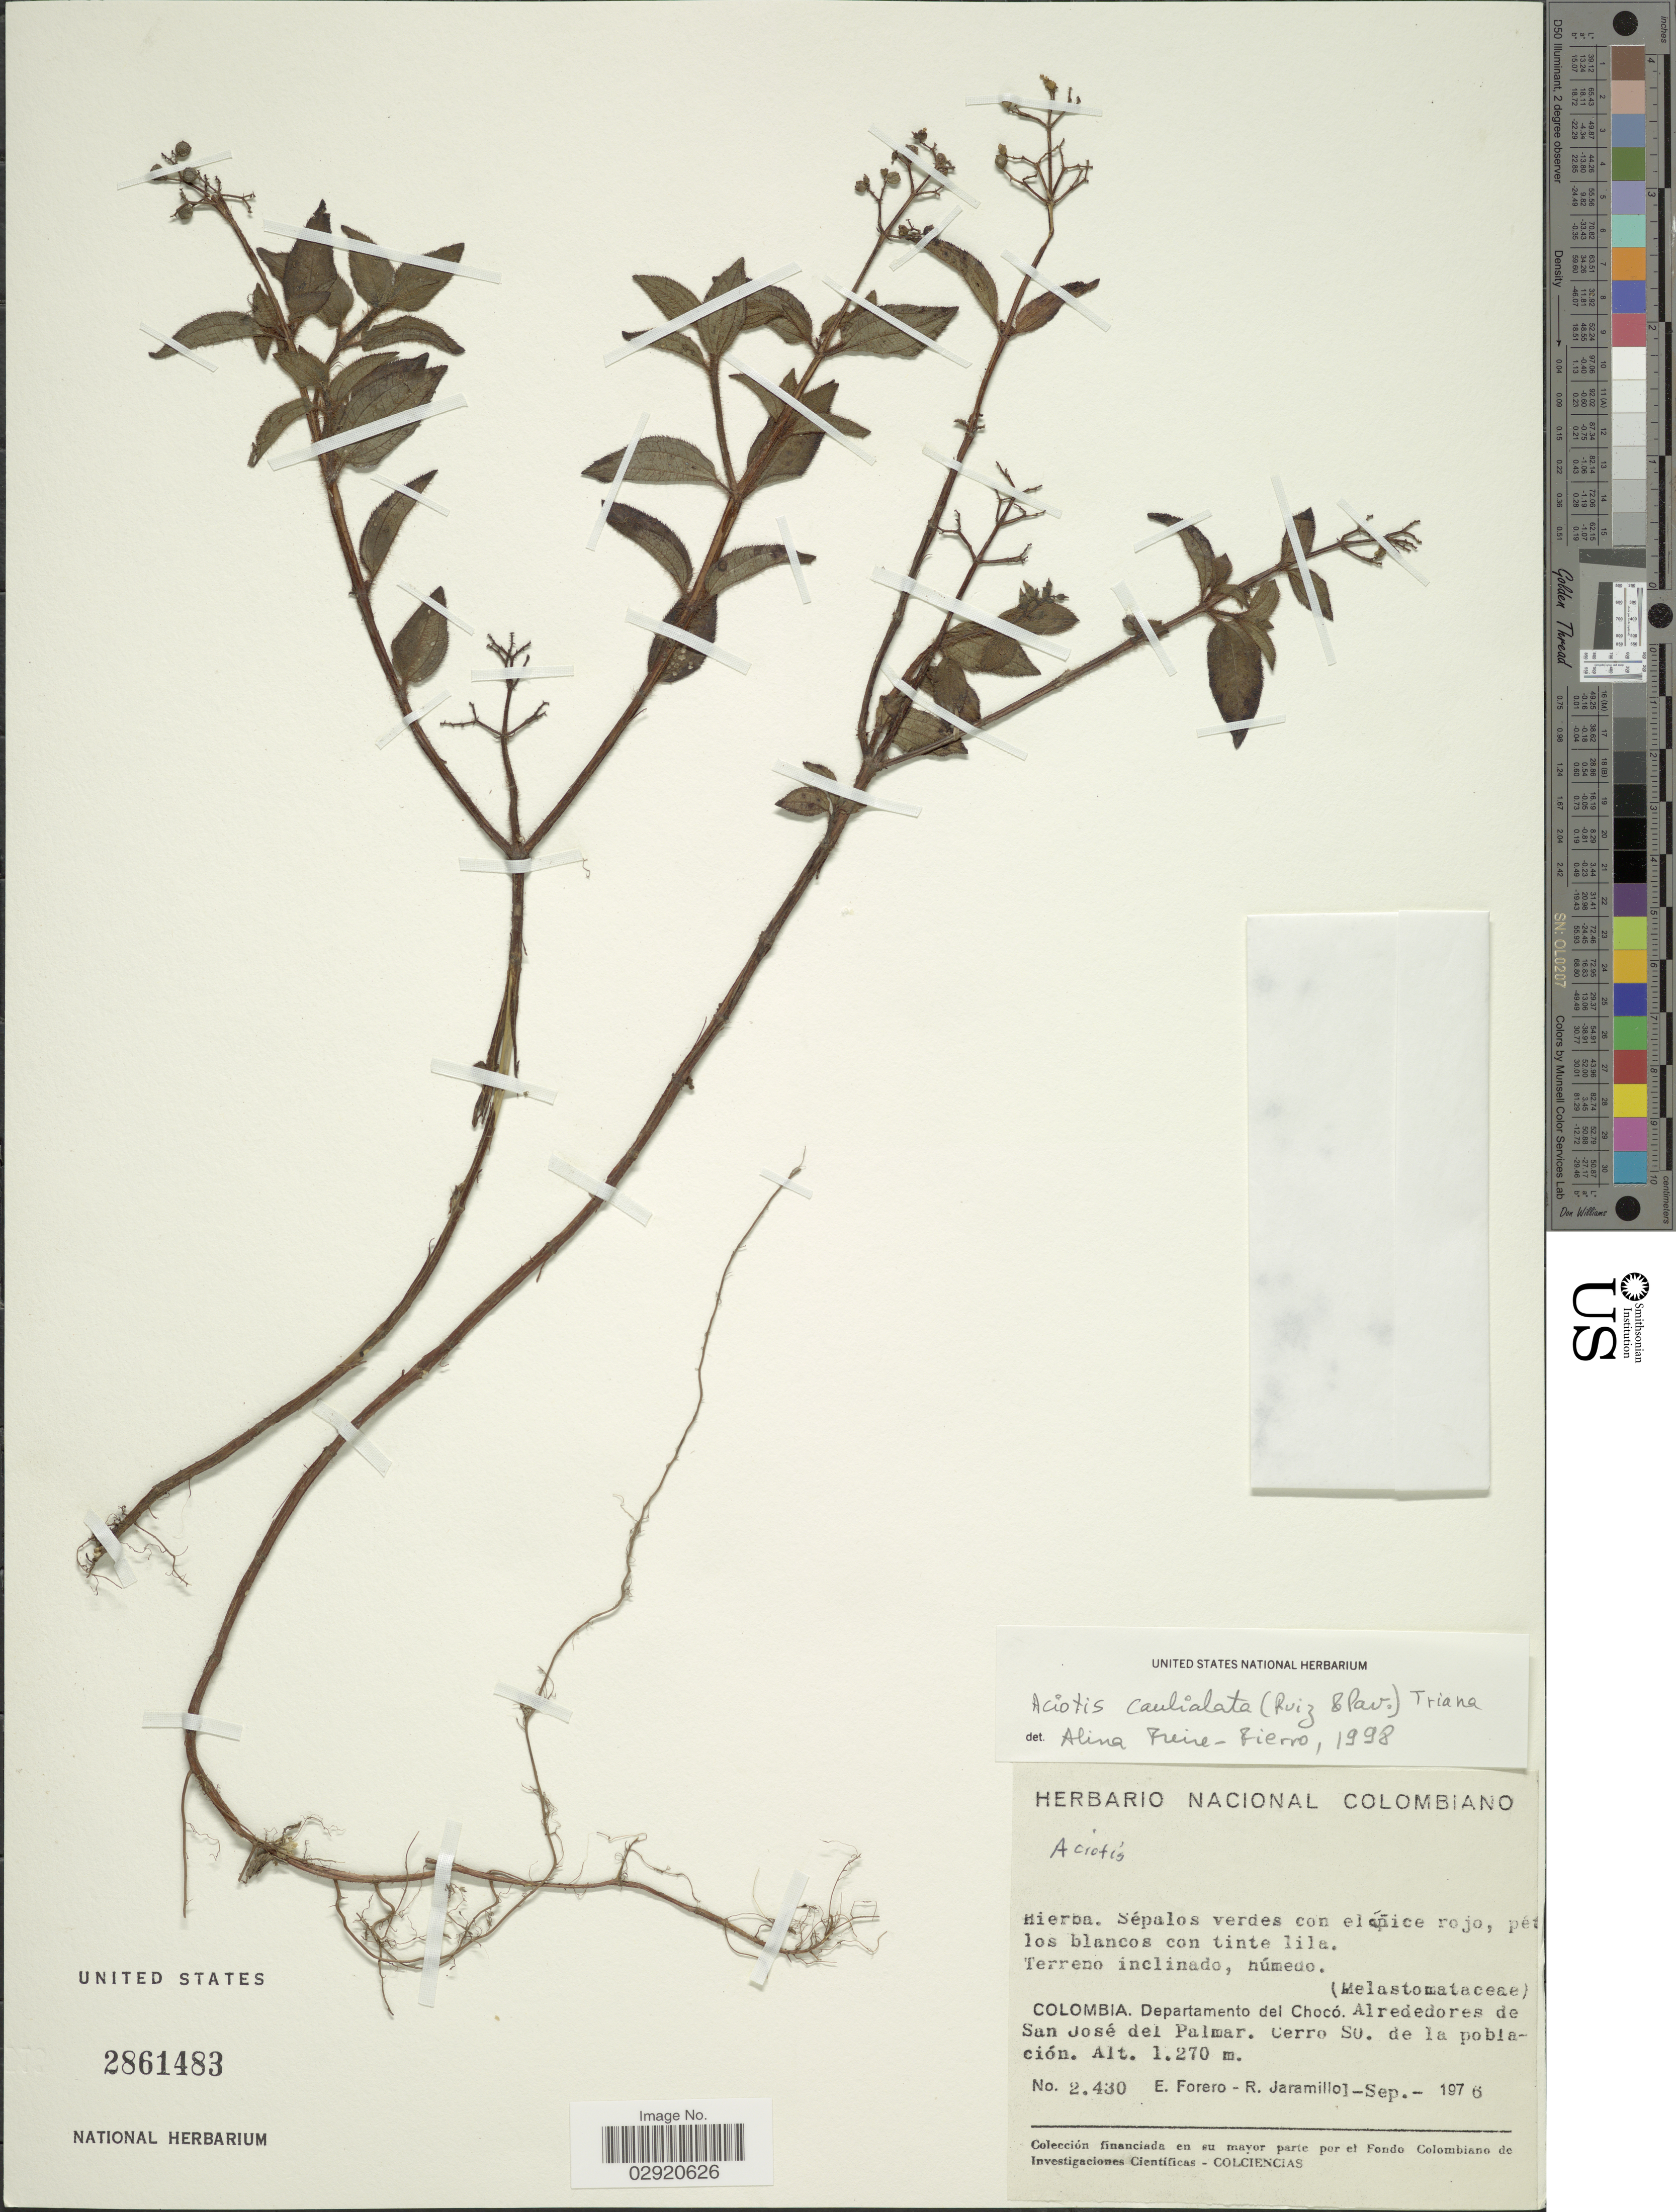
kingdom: Plantae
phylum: Tracheophyta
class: Magnoliopsida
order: Myrtales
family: Melastomataceae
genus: Aciotis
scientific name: Aciotis rubricaulis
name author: (Mart. ex DC.) Triana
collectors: E. Forero & R. Jaramillo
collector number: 2430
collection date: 1976-09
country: Colombia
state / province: Chocó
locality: Departamento del Chocó. Alrededores de San José del Palmar. Cerro SO. de la población.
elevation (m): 1270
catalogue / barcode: US 2861483